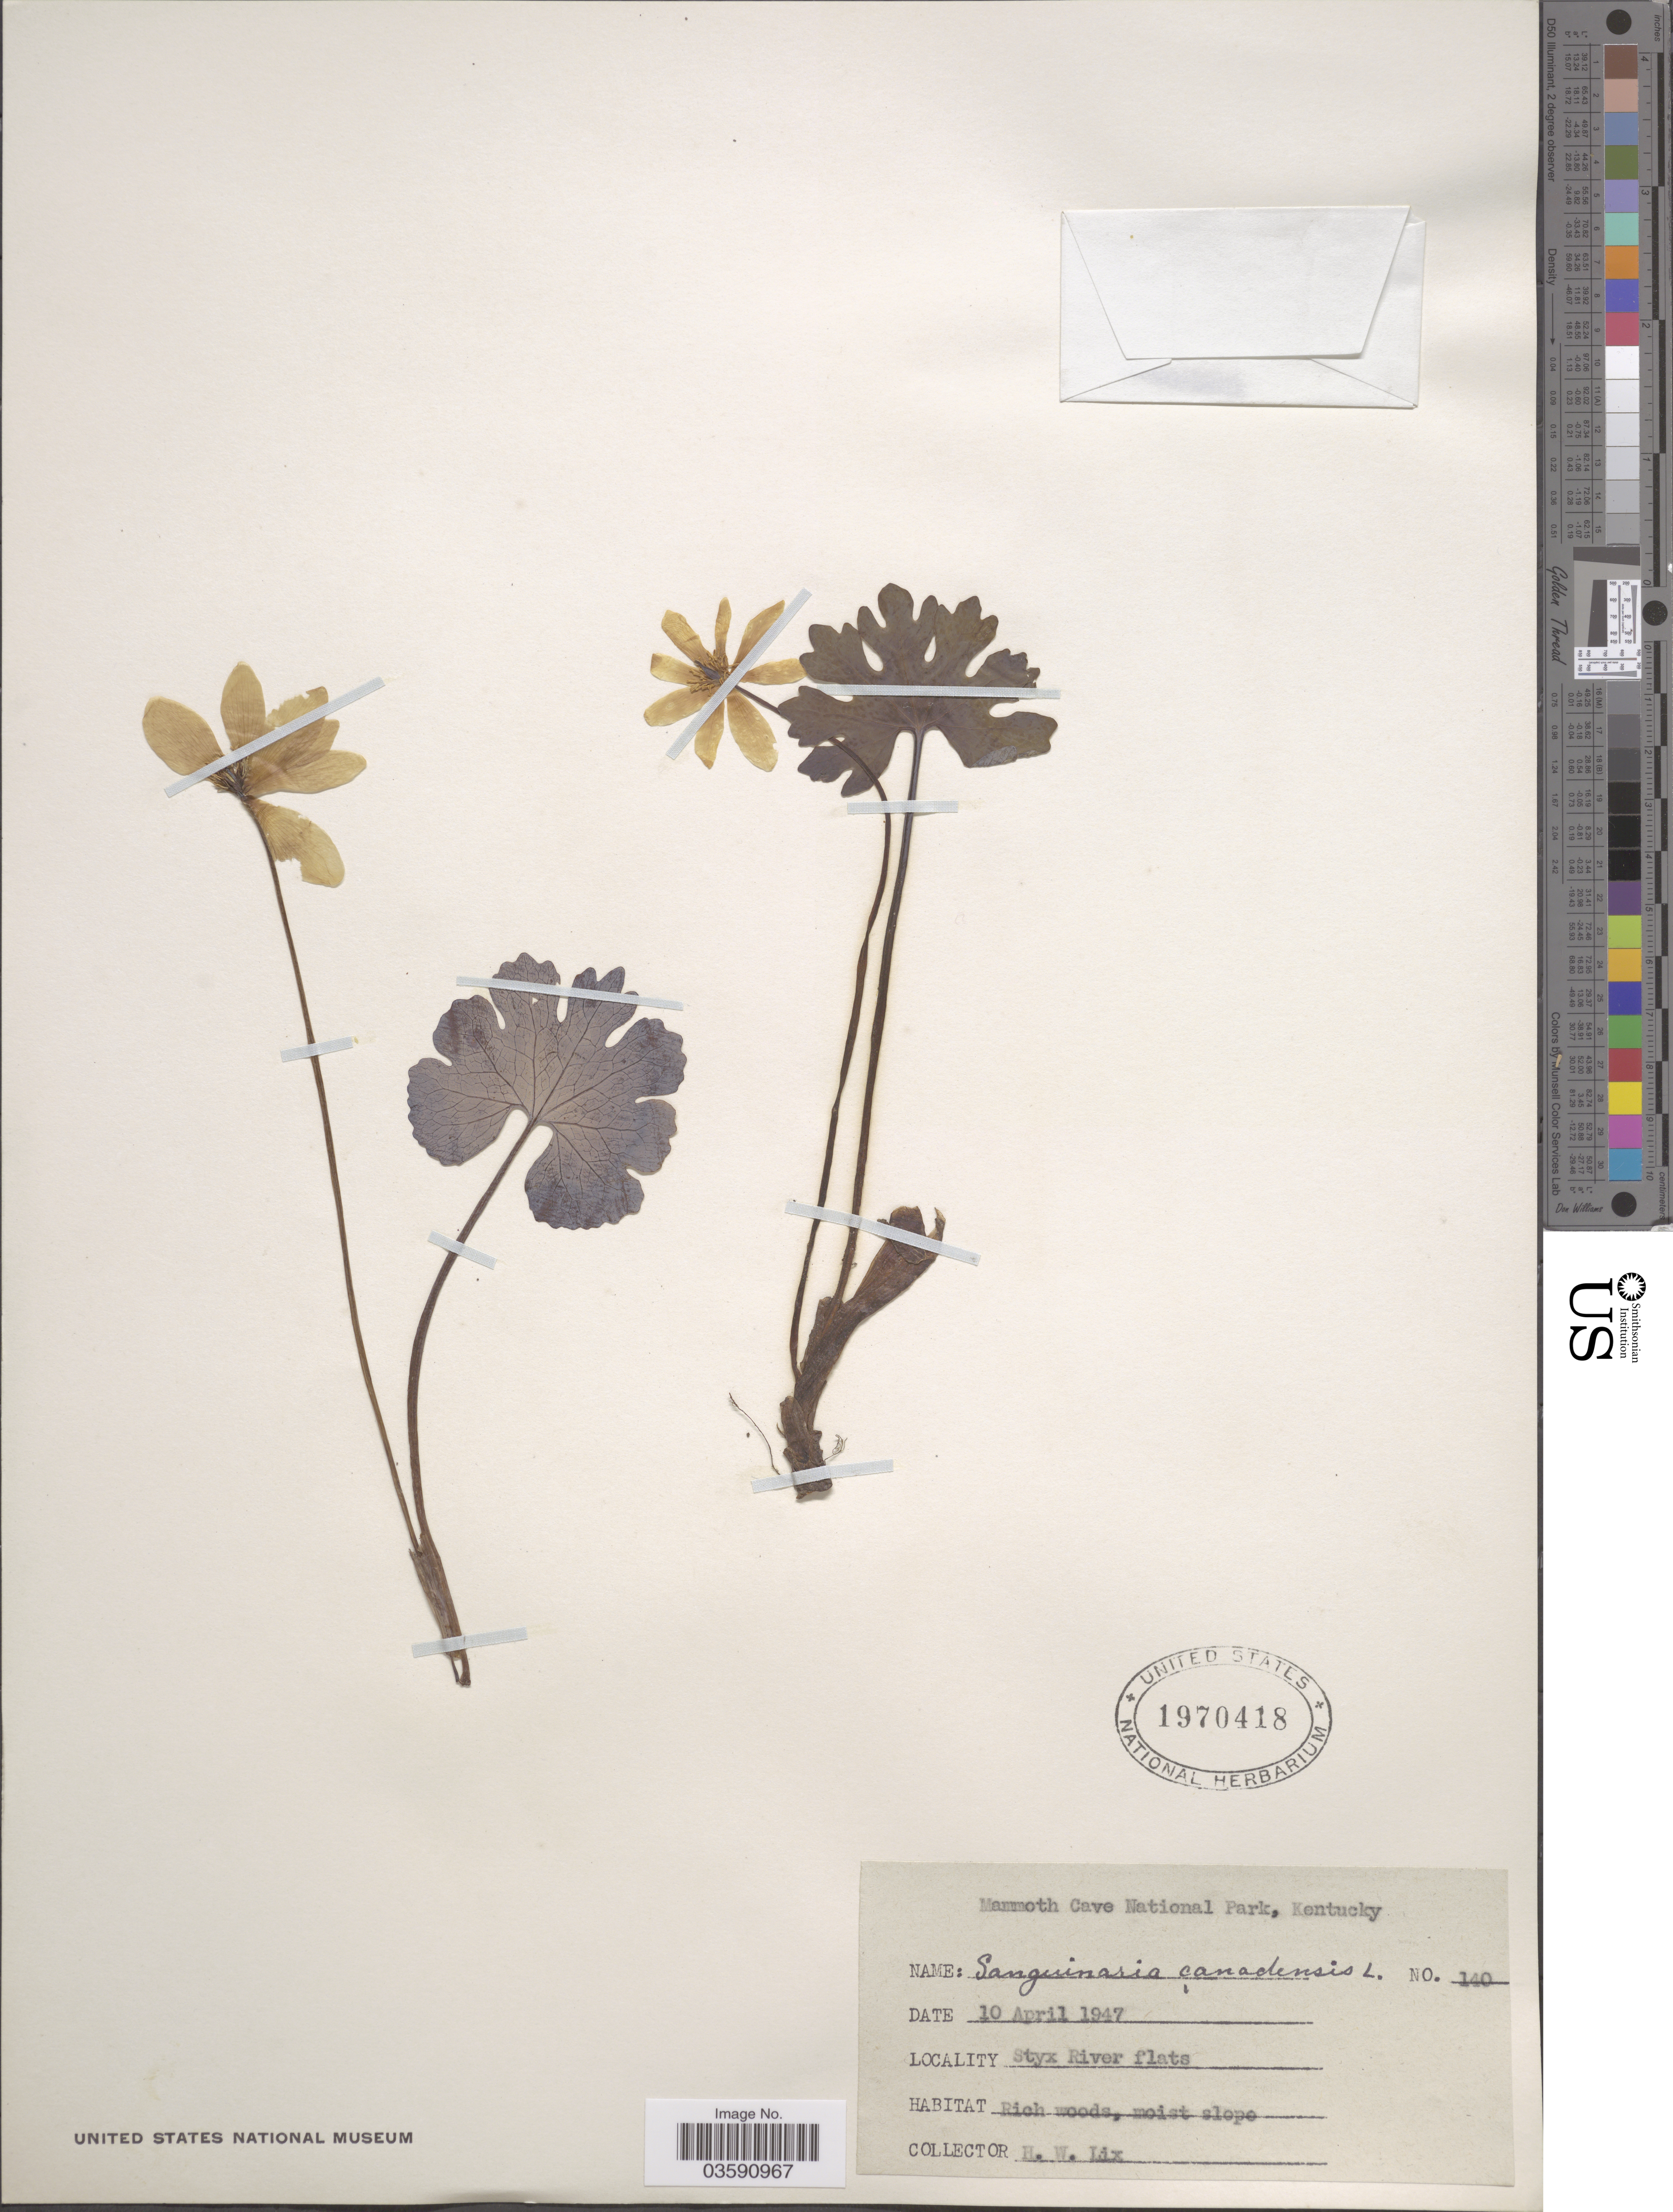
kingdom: Plantae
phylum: Tracheophyta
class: Magnoliopsida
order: Ranunculales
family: Papaveraceae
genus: Sanguinaria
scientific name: Sanguinaria canadensis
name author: L.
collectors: H. W. Lix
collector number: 140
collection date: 1947-04-10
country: United States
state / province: Kentucky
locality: Mammoth Cave National Park. Styx River flats.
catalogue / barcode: US 1970418